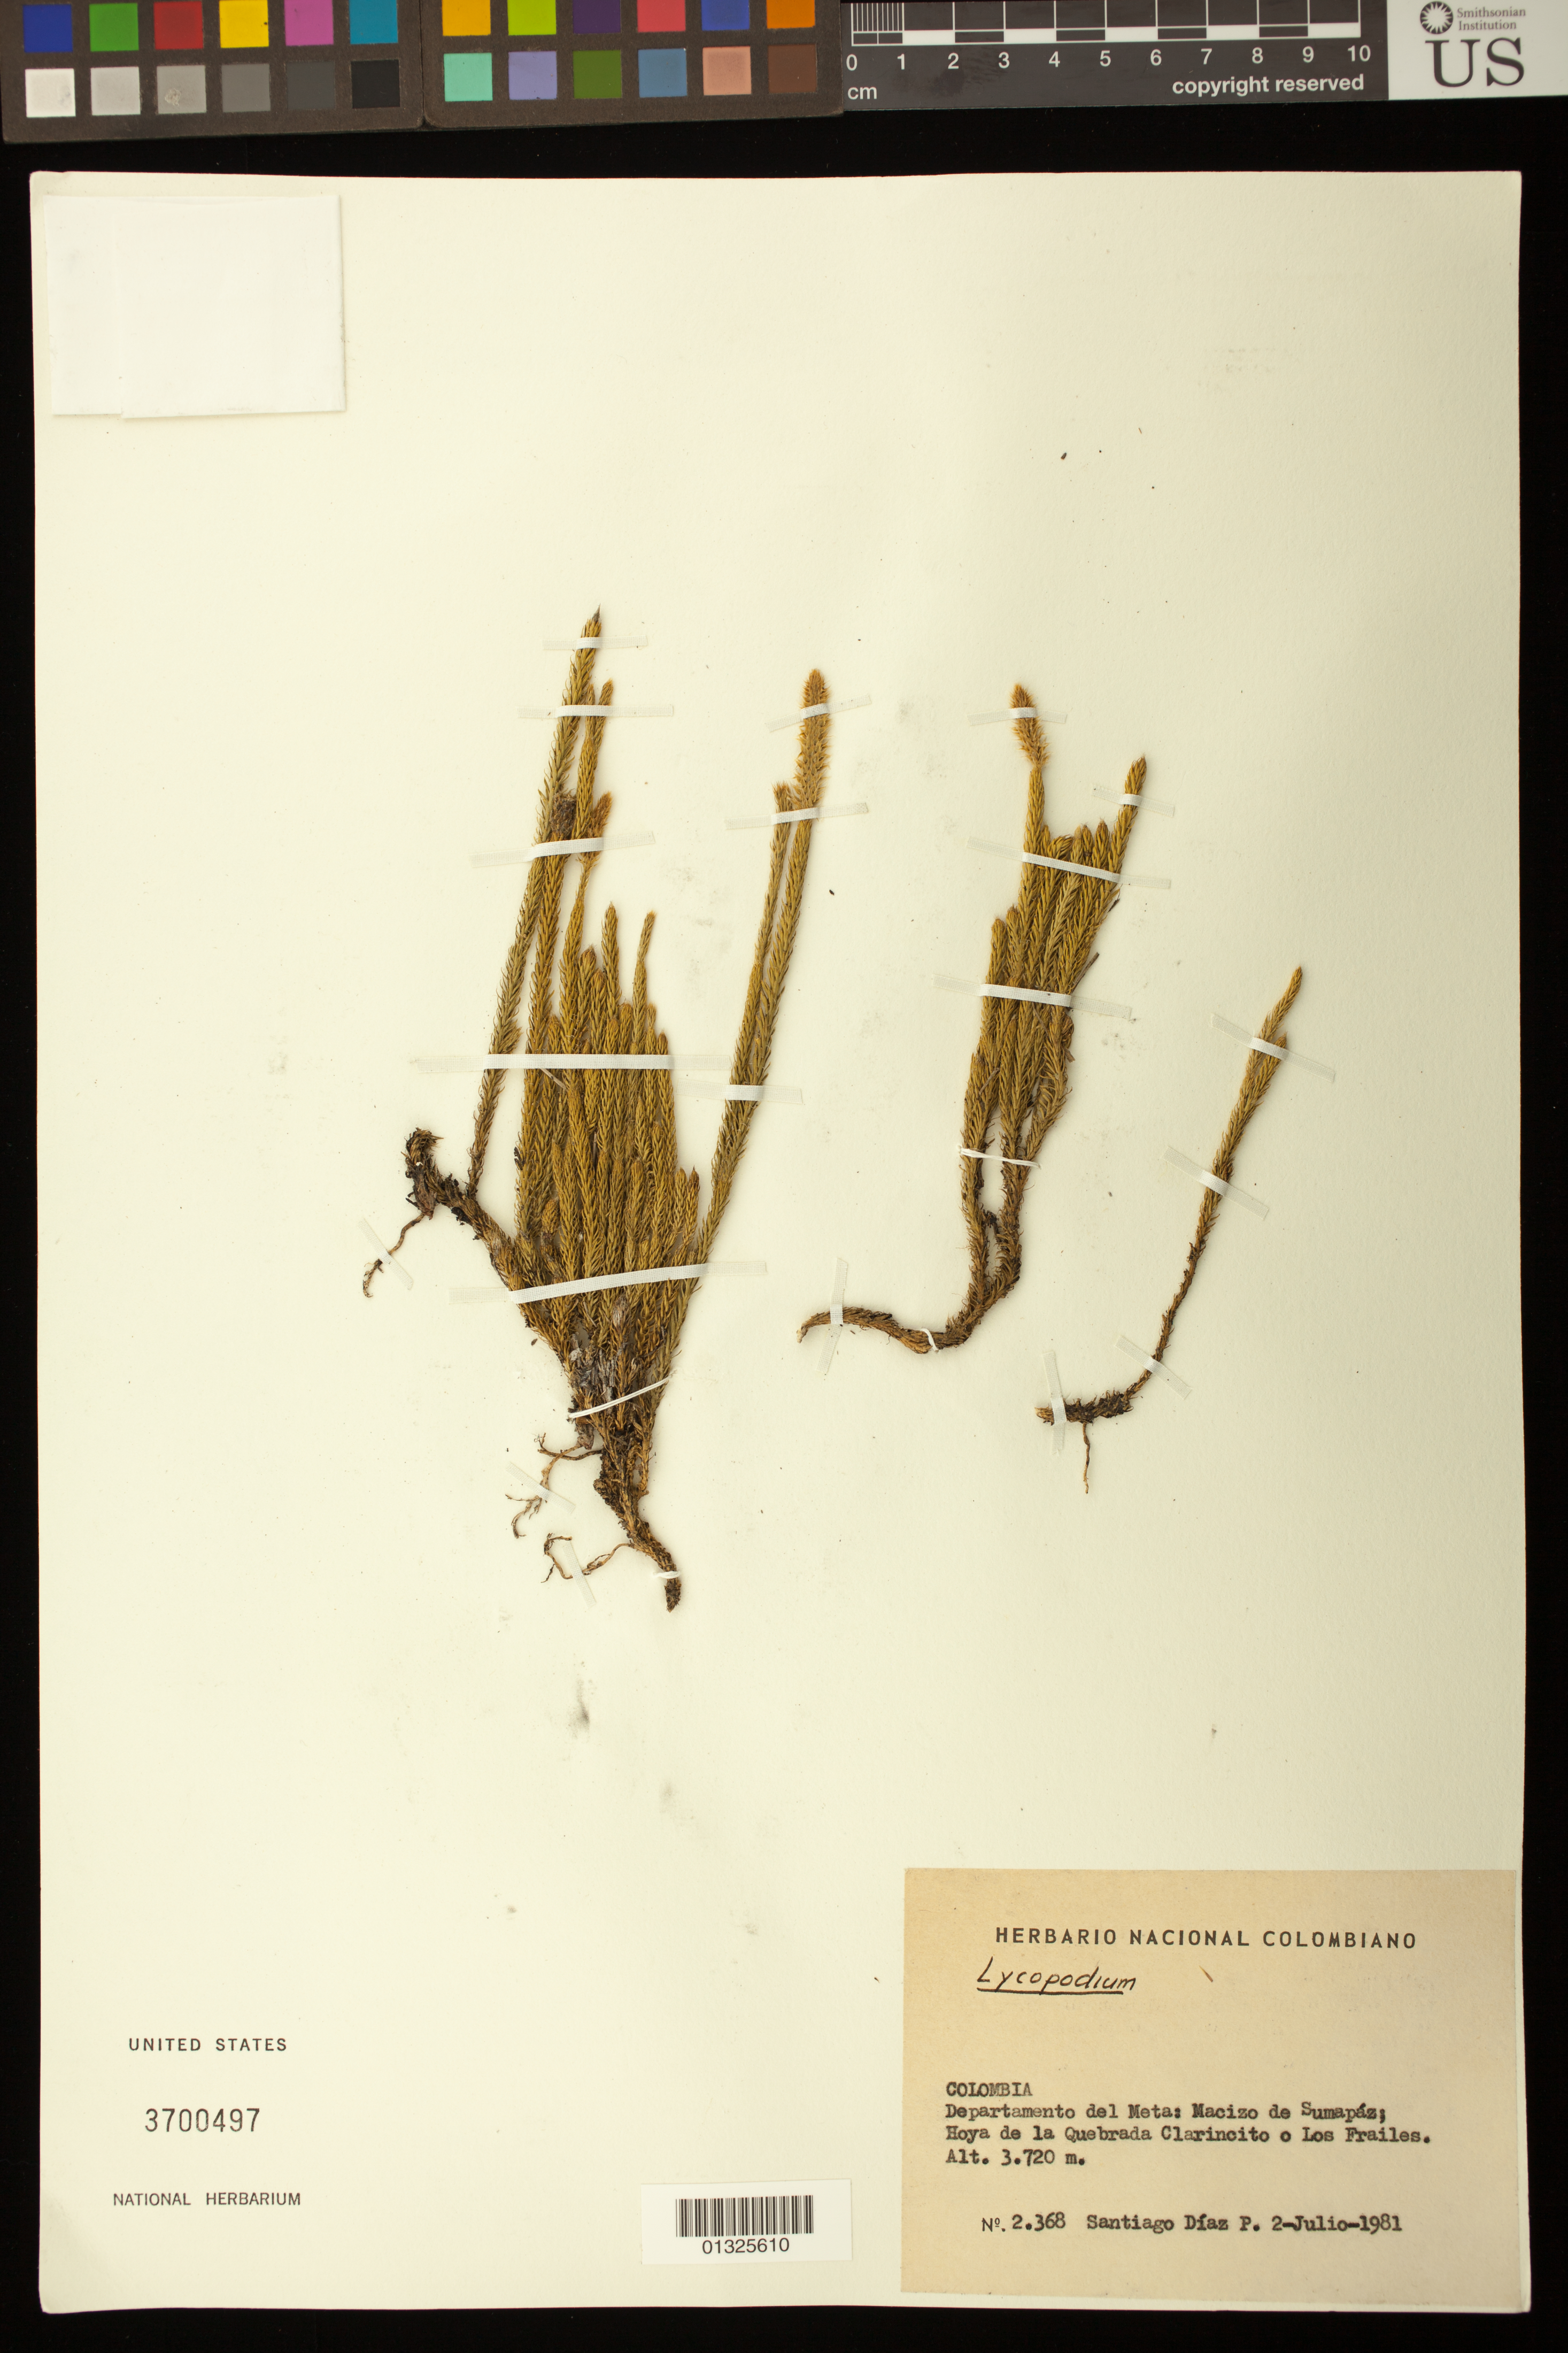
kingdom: Plantae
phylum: Tracheophyta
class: Lycopodiopsida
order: Lycopodiales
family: Lycopodiaceae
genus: Lycopodium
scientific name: Lycopodium sp.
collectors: S. Díaz Píedrahíta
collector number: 2368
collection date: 1981-07-02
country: Colombia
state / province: Meta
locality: Departamento del Meta; Macizo de Sumapaz; Hoya de la Quebrada Clarincito o Los Frailes.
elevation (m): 3720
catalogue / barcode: US 3700497